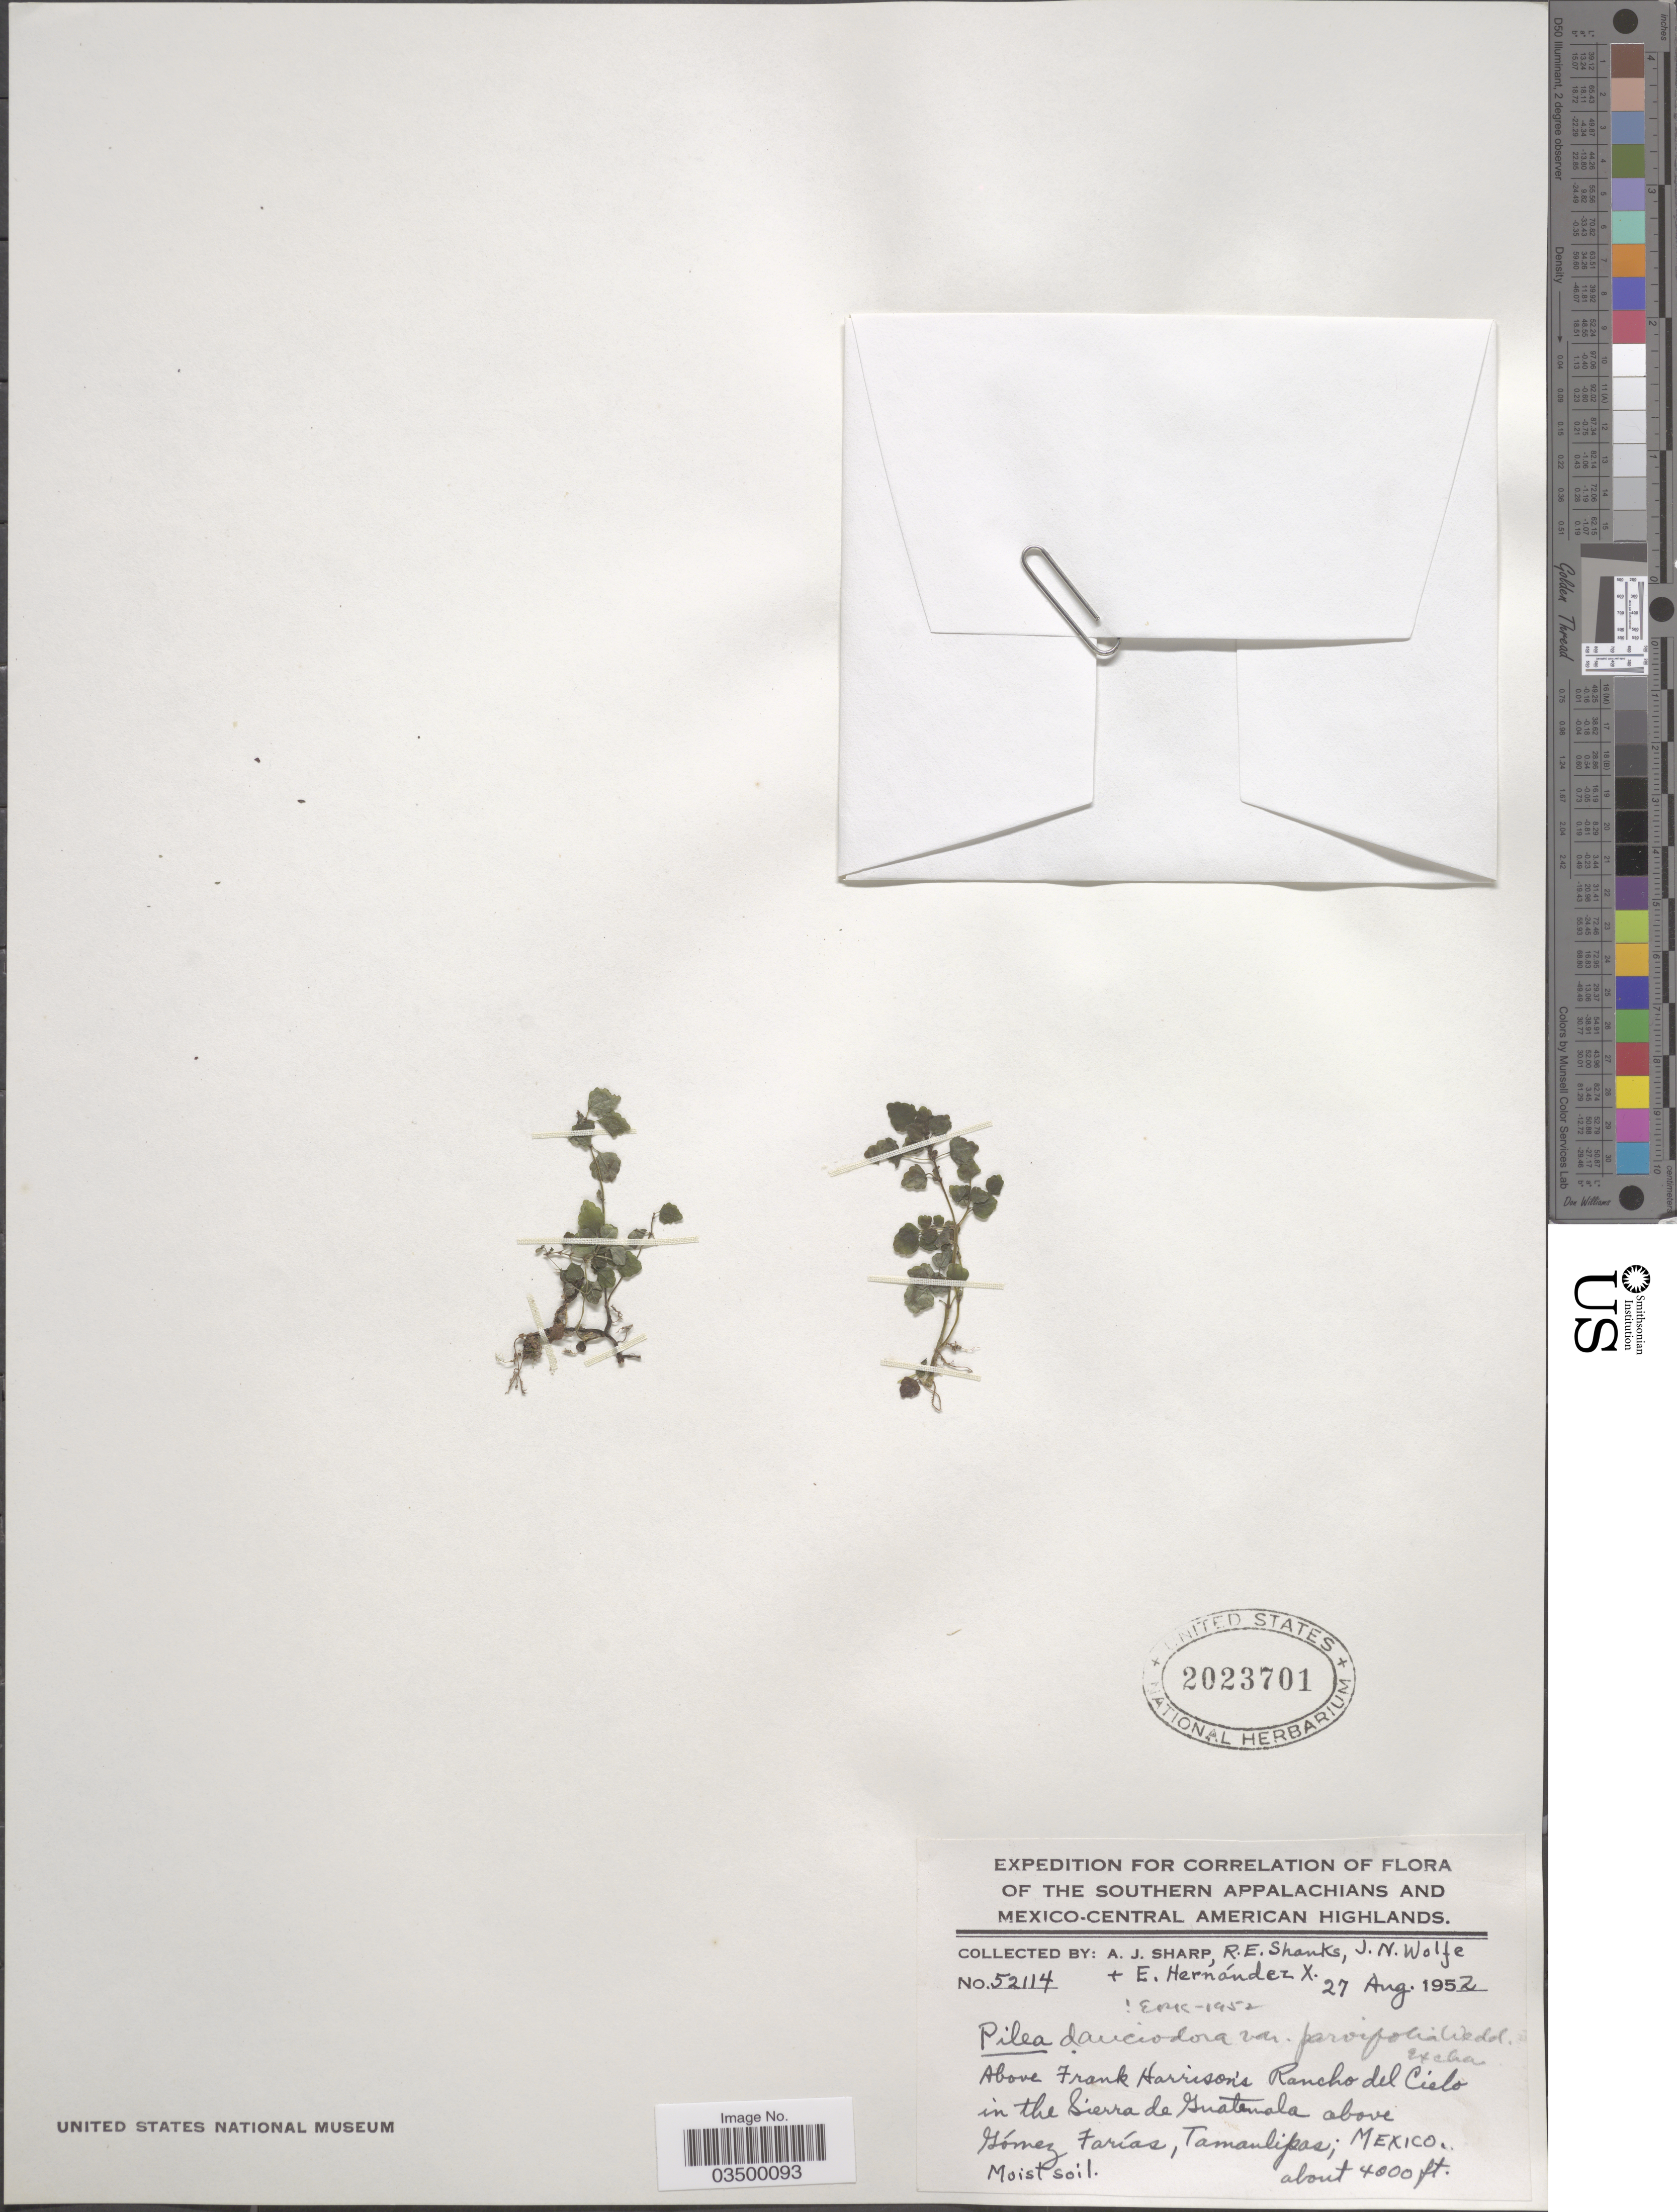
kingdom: Plantae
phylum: Tracheophyta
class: Magnoliopsida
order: Rosales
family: Urticaceae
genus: Pilea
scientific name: Pilea dauciodora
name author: Pav. ex Wedd.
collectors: A. J. Sharp, R. Shanks, J. Wolfe & E. Hernandez X.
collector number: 52114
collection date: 1952-08-27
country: Mexico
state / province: Tamaulipas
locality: The Southern Appalachians and Mexico-Central American Highlands. Above Frank Harrison's Rancho del Cielo in the Sierra de Guatemala above Gómez Farías.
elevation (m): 1219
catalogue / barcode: US 2023701